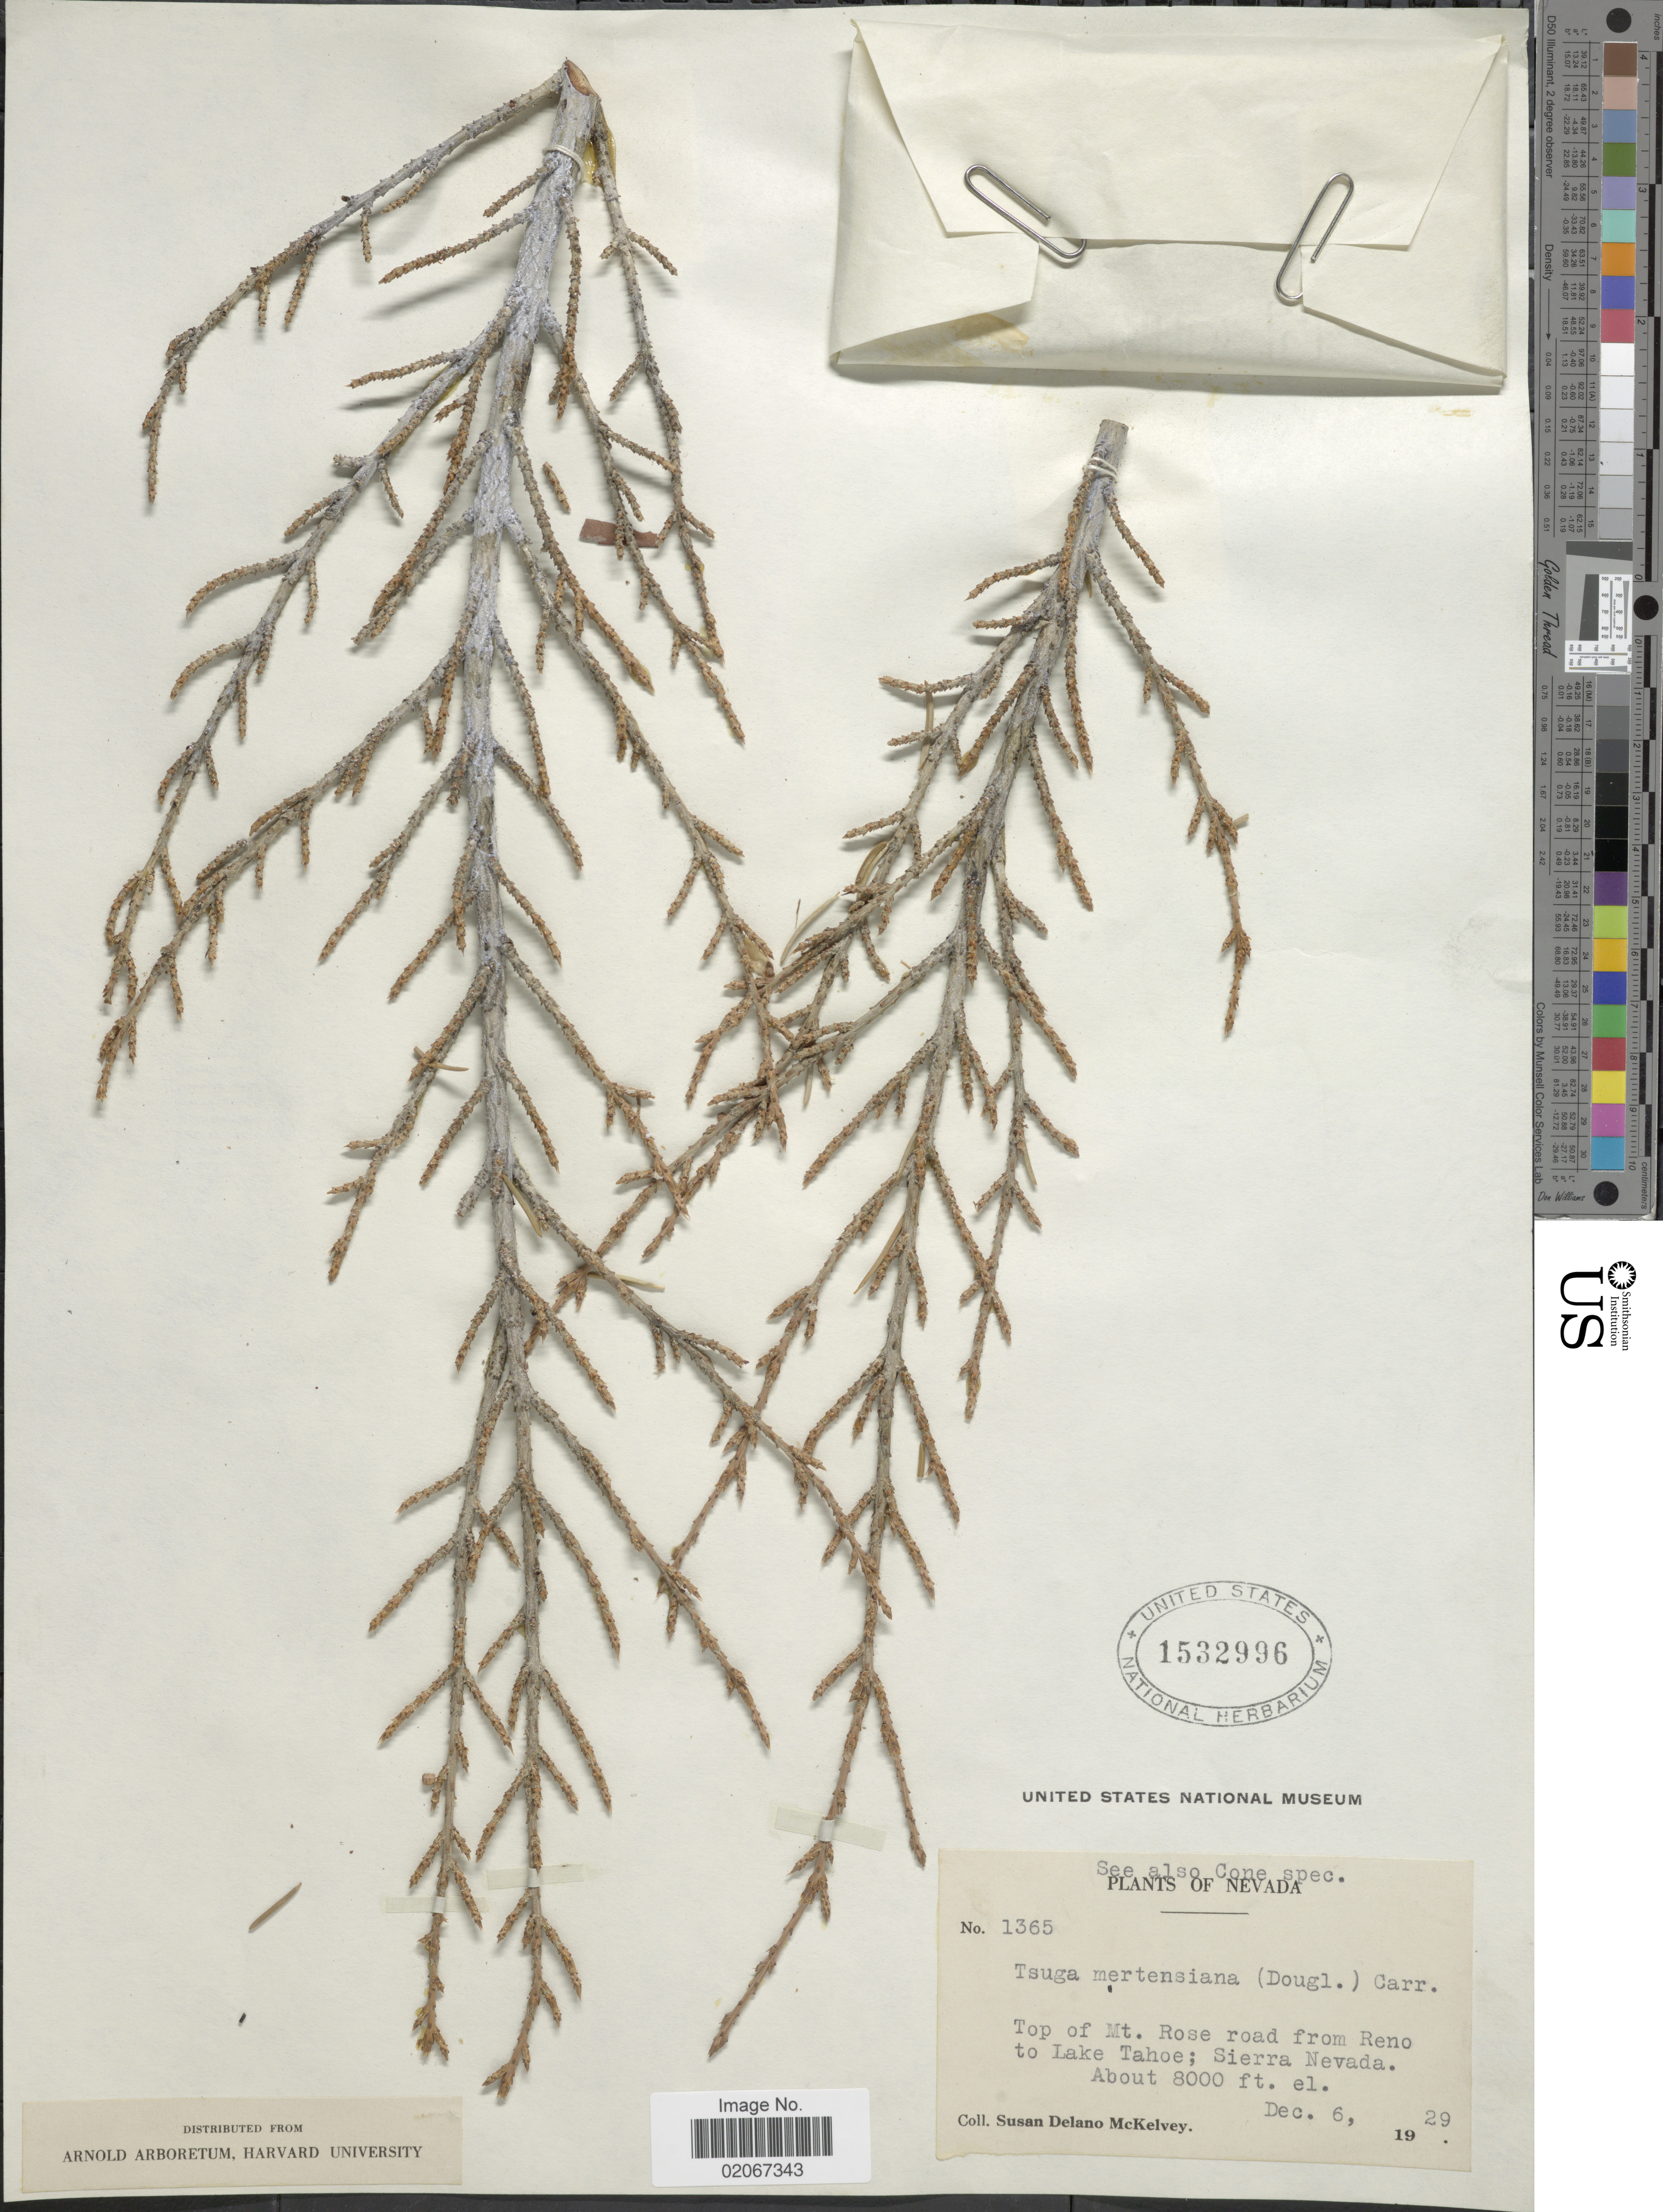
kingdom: Plantae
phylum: Tracheophyta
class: Pinopsida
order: Pinales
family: Pinaceae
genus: Tsuga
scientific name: Tsuga mertensiana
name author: (Bong.) Carrière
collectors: S. A. McKelvey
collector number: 1365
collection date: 1929-12-06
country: United States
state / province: Nevada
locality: Top of Mt. Rose road from Reno to Lake Tahoe; Sierra Nevada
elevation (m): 2438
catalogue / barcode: US 1532996